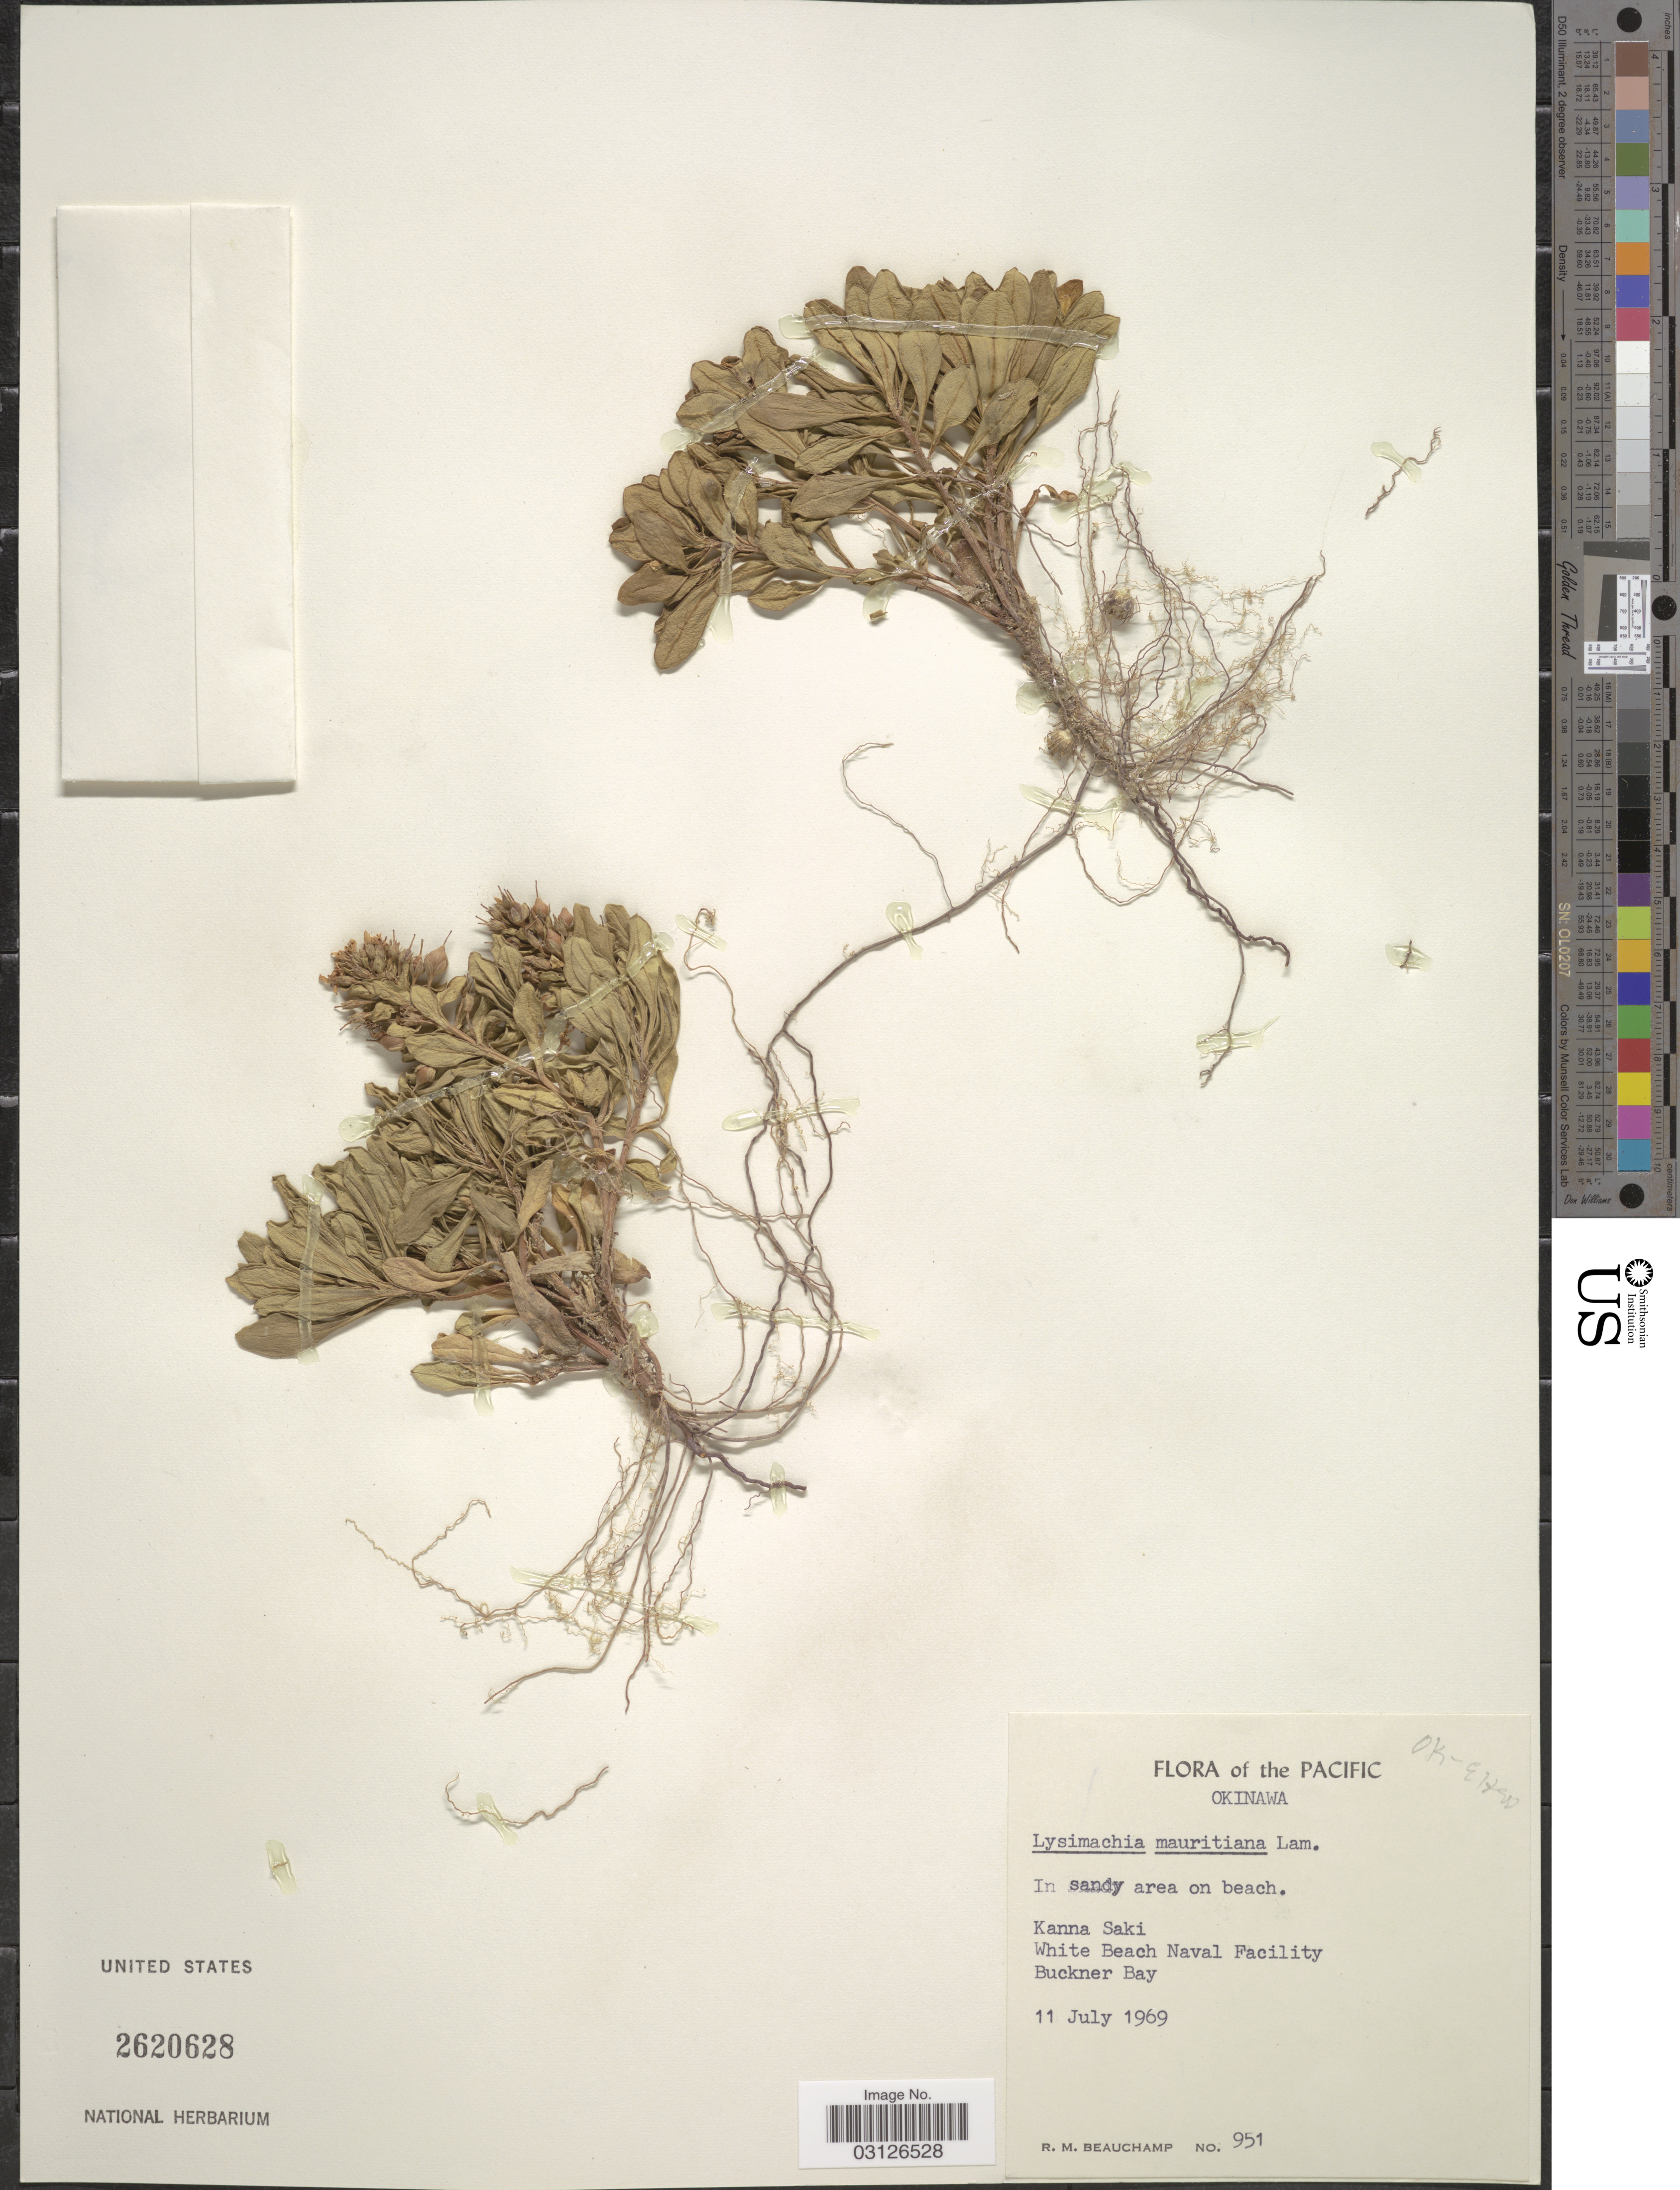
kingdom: Plantae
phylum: Tracheophyta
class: Magnoliopsida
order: Ericales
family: Primulaceae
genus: Lysimachia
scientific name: Lysimachia mauritiana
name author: Lam.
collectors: R. Beauchamp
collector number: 951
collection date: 1969-07-11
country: Japan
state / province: Okinawa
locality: Pacific. Kanna Saki, White Beach Naval Facility. Buckner Bay.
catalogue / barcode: US 2620628